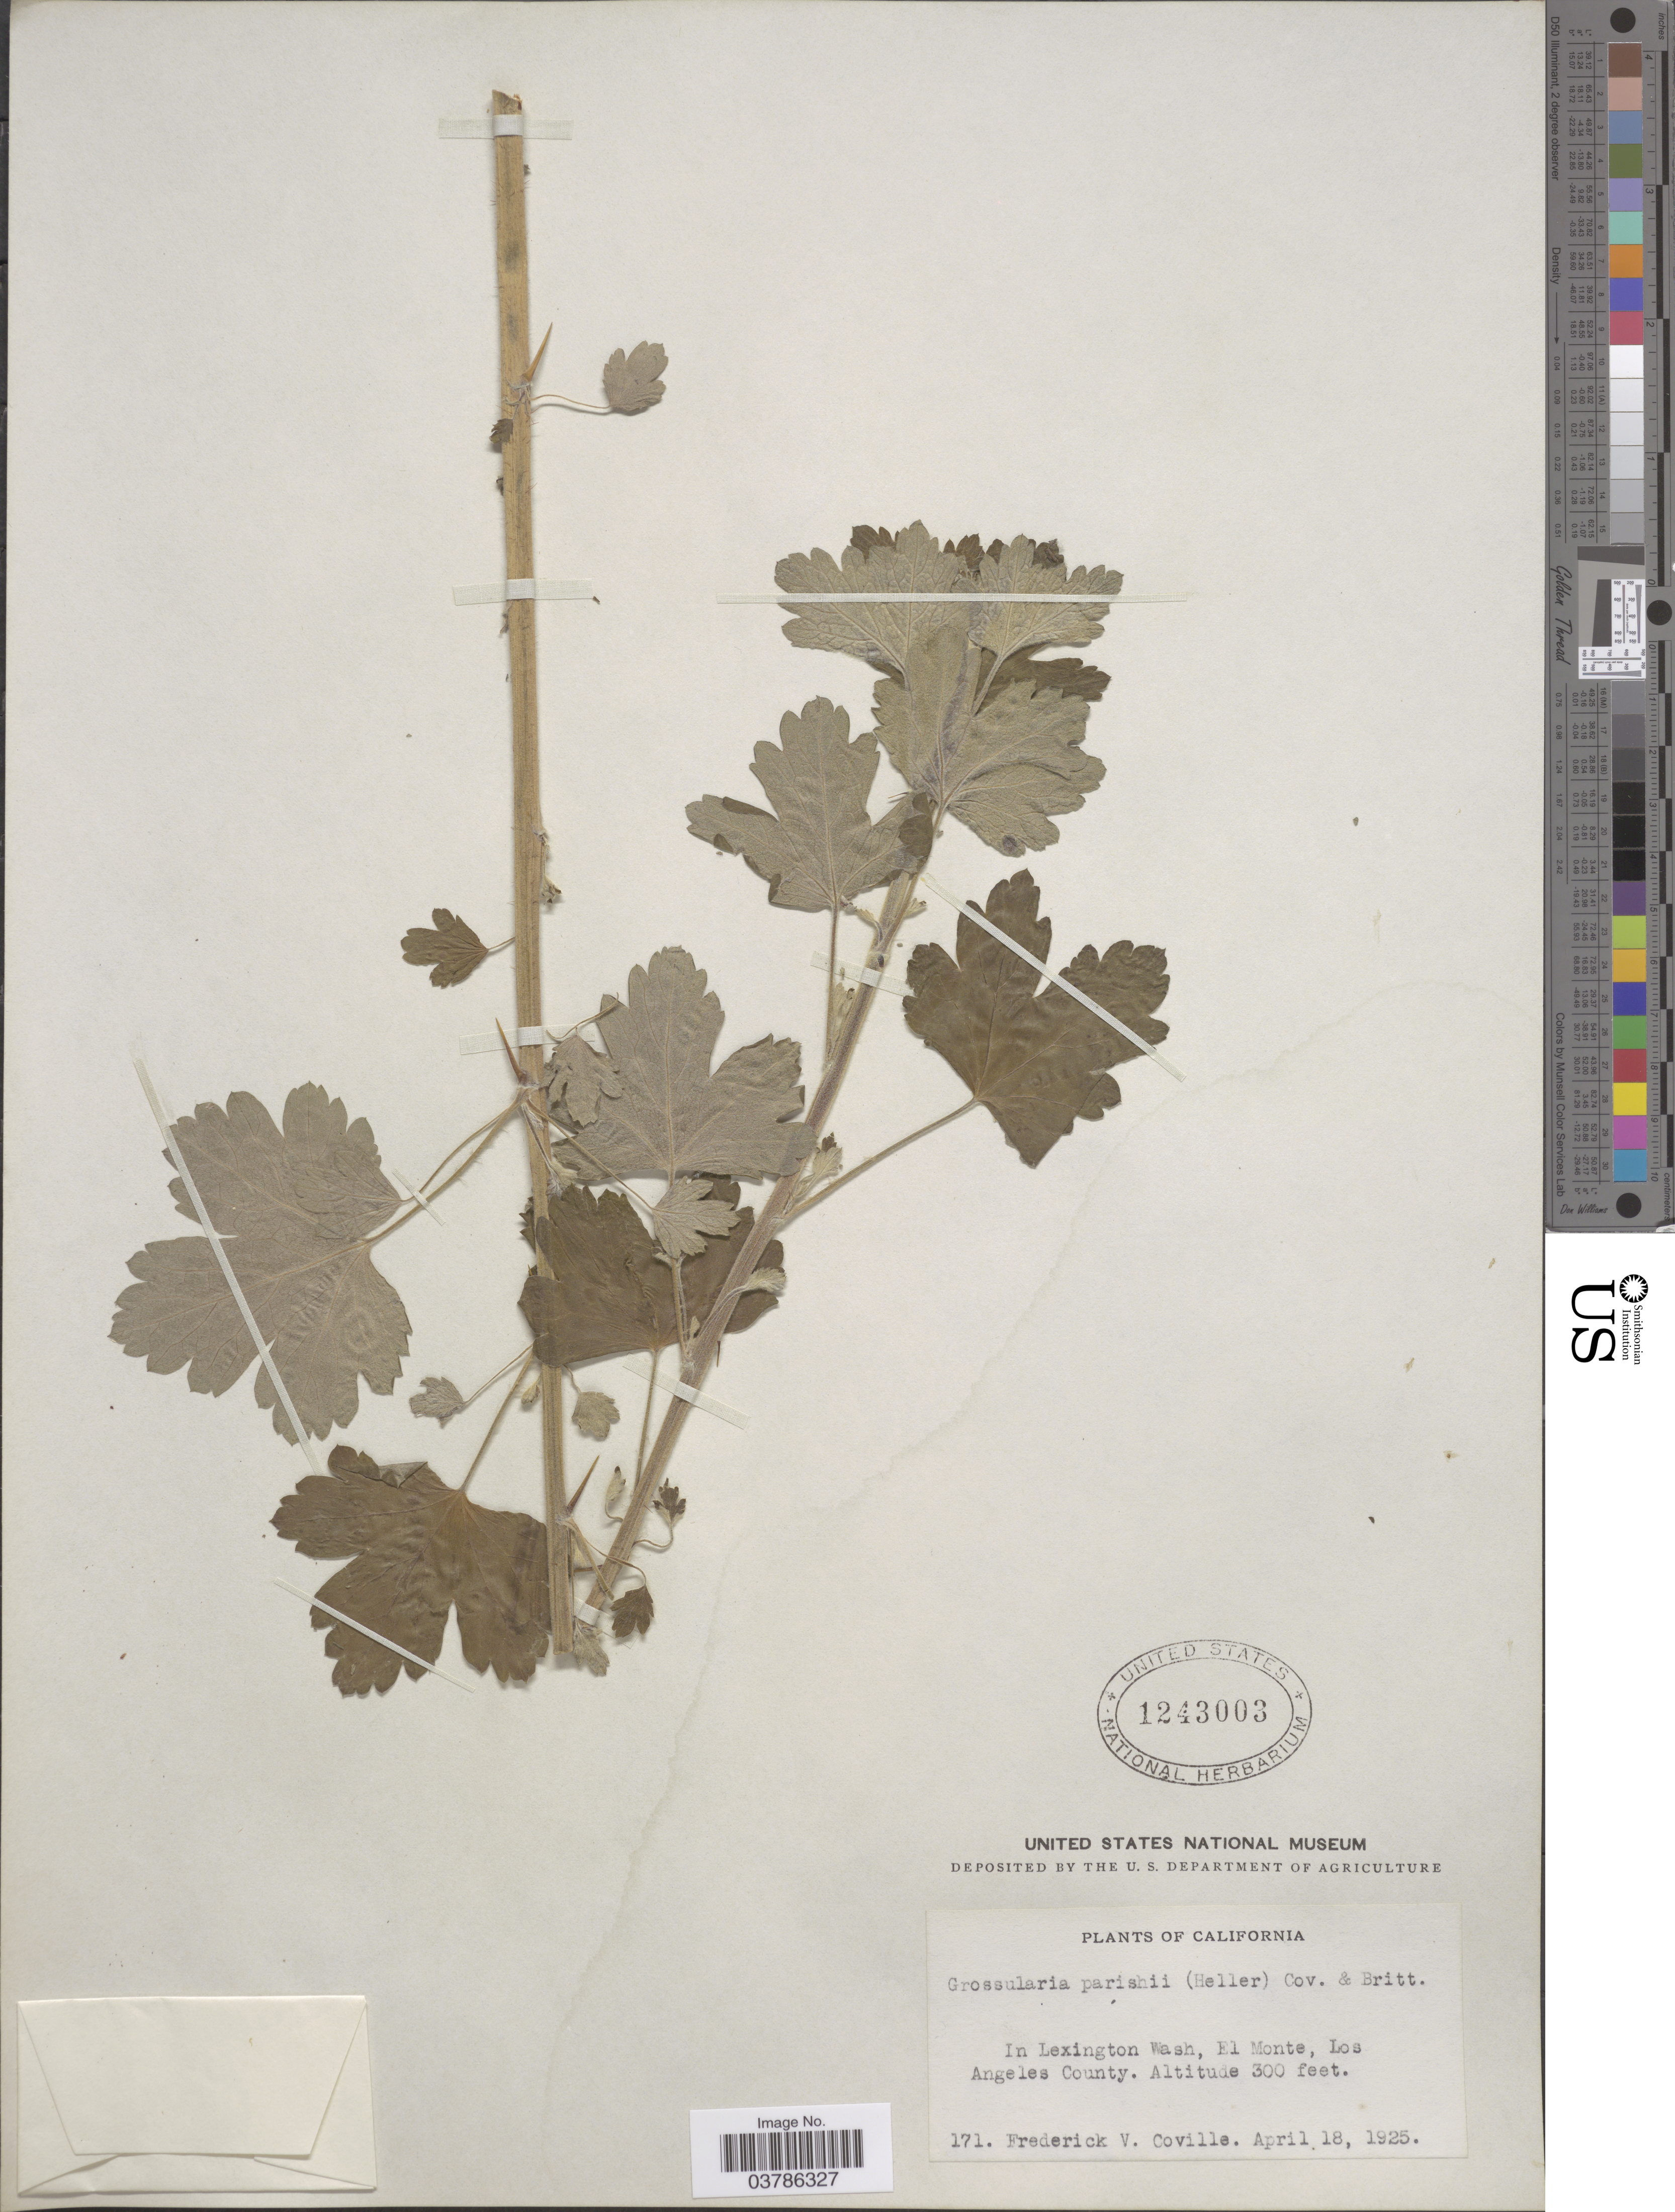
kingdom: Plantae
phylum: Tracheophyta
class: Magnoliopsida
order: Saxifragales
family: Grossulariaceae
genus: Ribes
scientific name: Ribes divaricatum var. parishii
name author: (A. Heller) Jeps.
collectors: F. V. Coville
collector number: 171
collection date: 1925-04-18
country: United States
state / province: California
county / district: Los Angeles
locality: In Lexington Wash, El Monte, Los Angeles County.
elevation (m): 91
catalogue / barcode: US 1243003